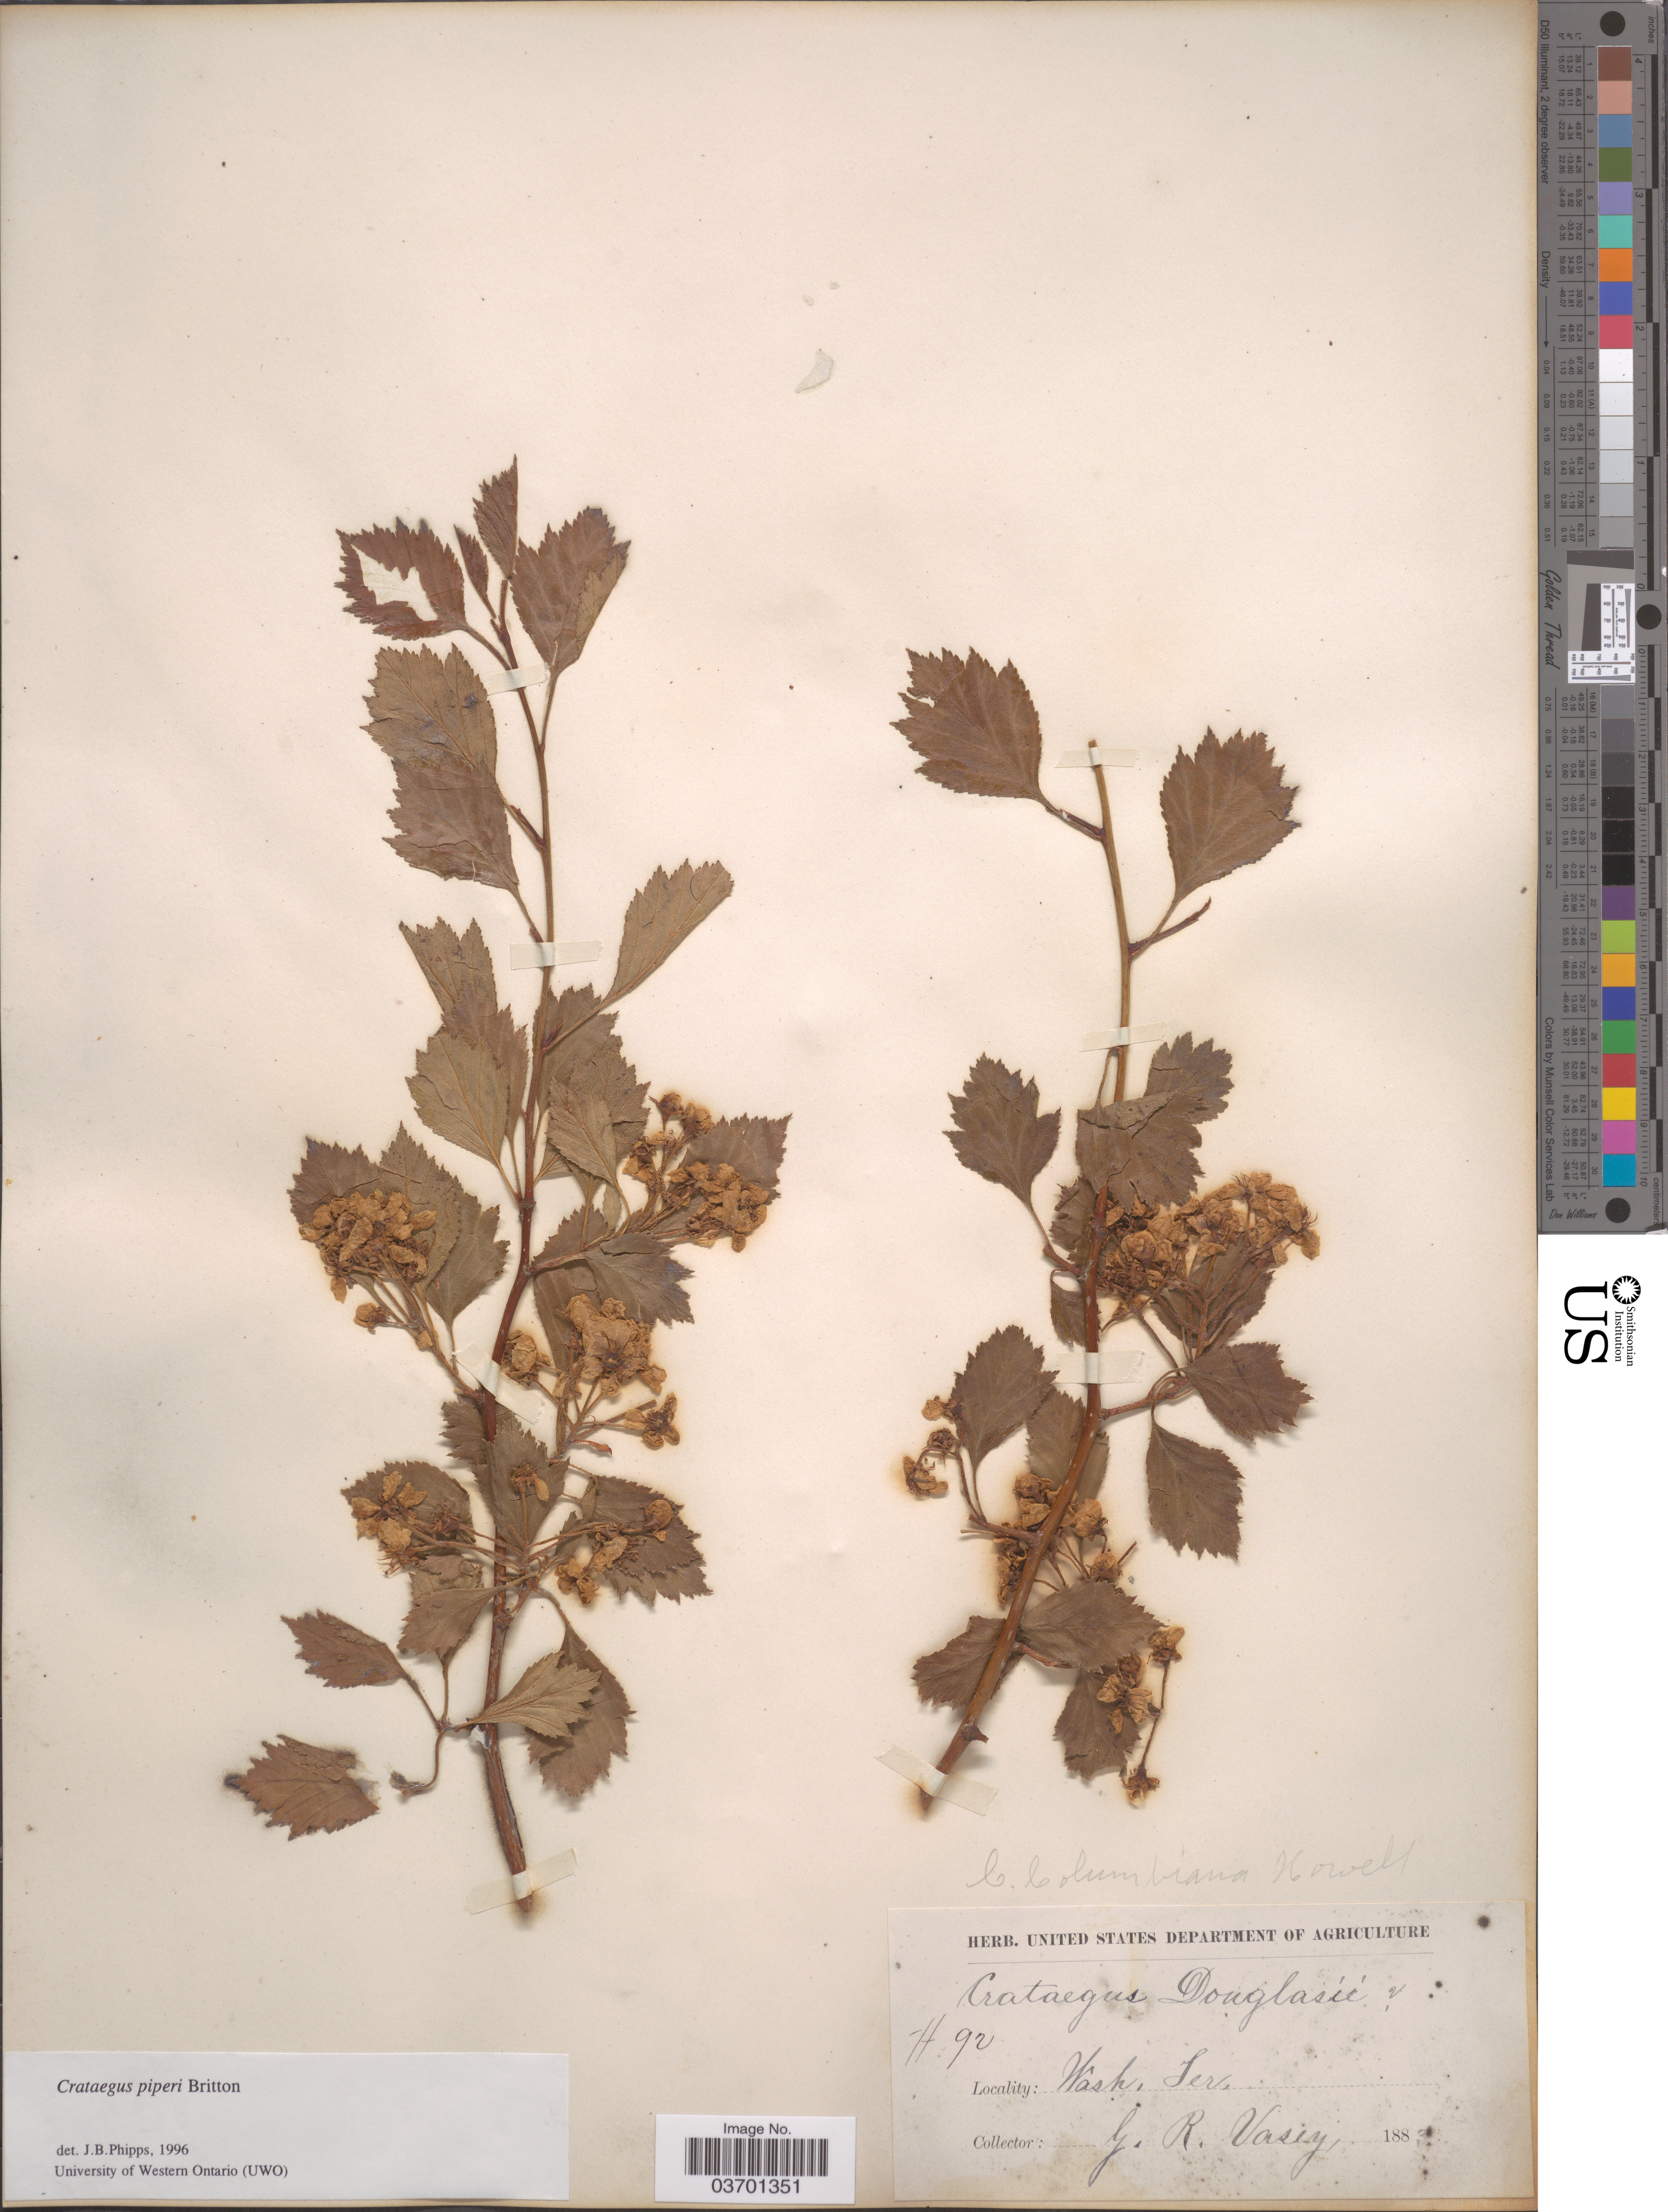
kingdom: Plantae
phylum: Tracheophyta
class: Magnoliopsida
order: Rosales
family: Rosaceae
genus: Crataegus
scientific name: Crataegus piperi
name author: Britton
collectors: G. R. Vasey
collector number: H92*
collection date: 1883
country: United States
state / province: Washington